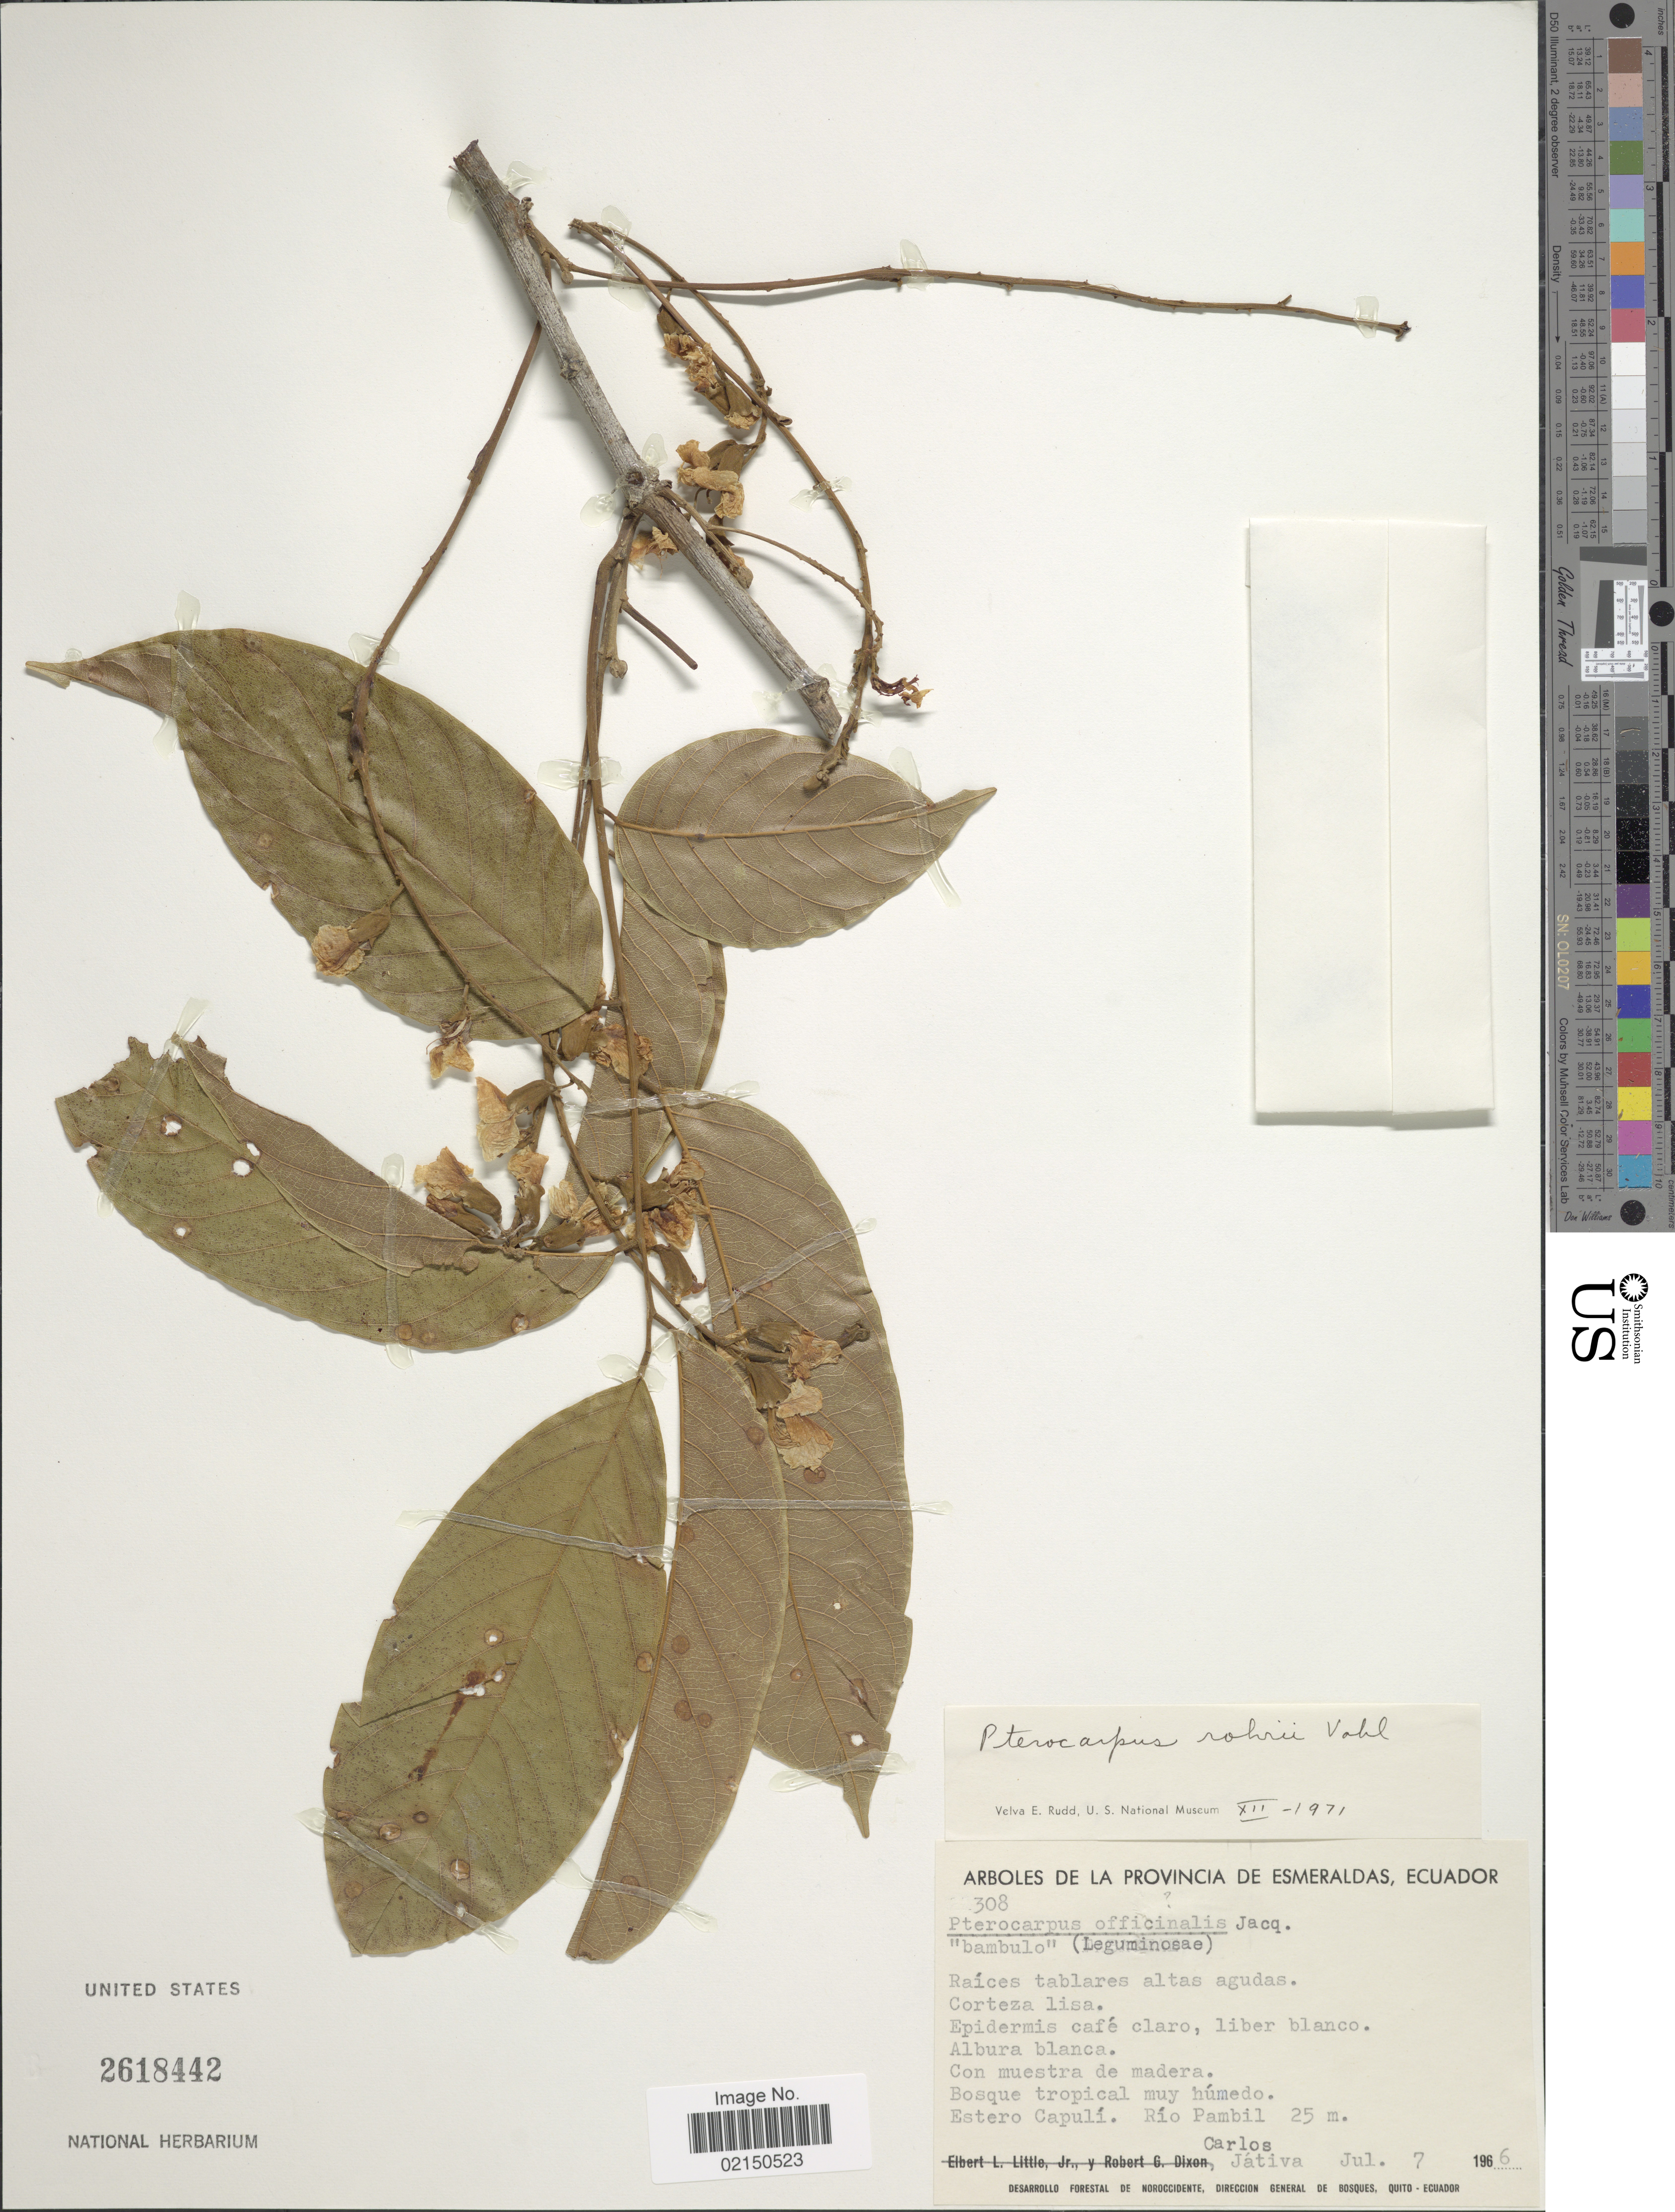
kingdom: Plantae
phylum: Tracheophyta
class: Magnoliopsida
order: Fabales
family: Fabaceae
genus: Pterocarpus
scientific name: Pterocarpus rohrii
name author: Vahl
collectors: -- Carlos & -. Jativa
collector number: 308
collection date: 1966-07-07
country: Ecuador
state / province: Esmeraldas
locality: Estero Capuli, Rio Pambil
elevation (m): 25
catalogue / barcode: US 2618442